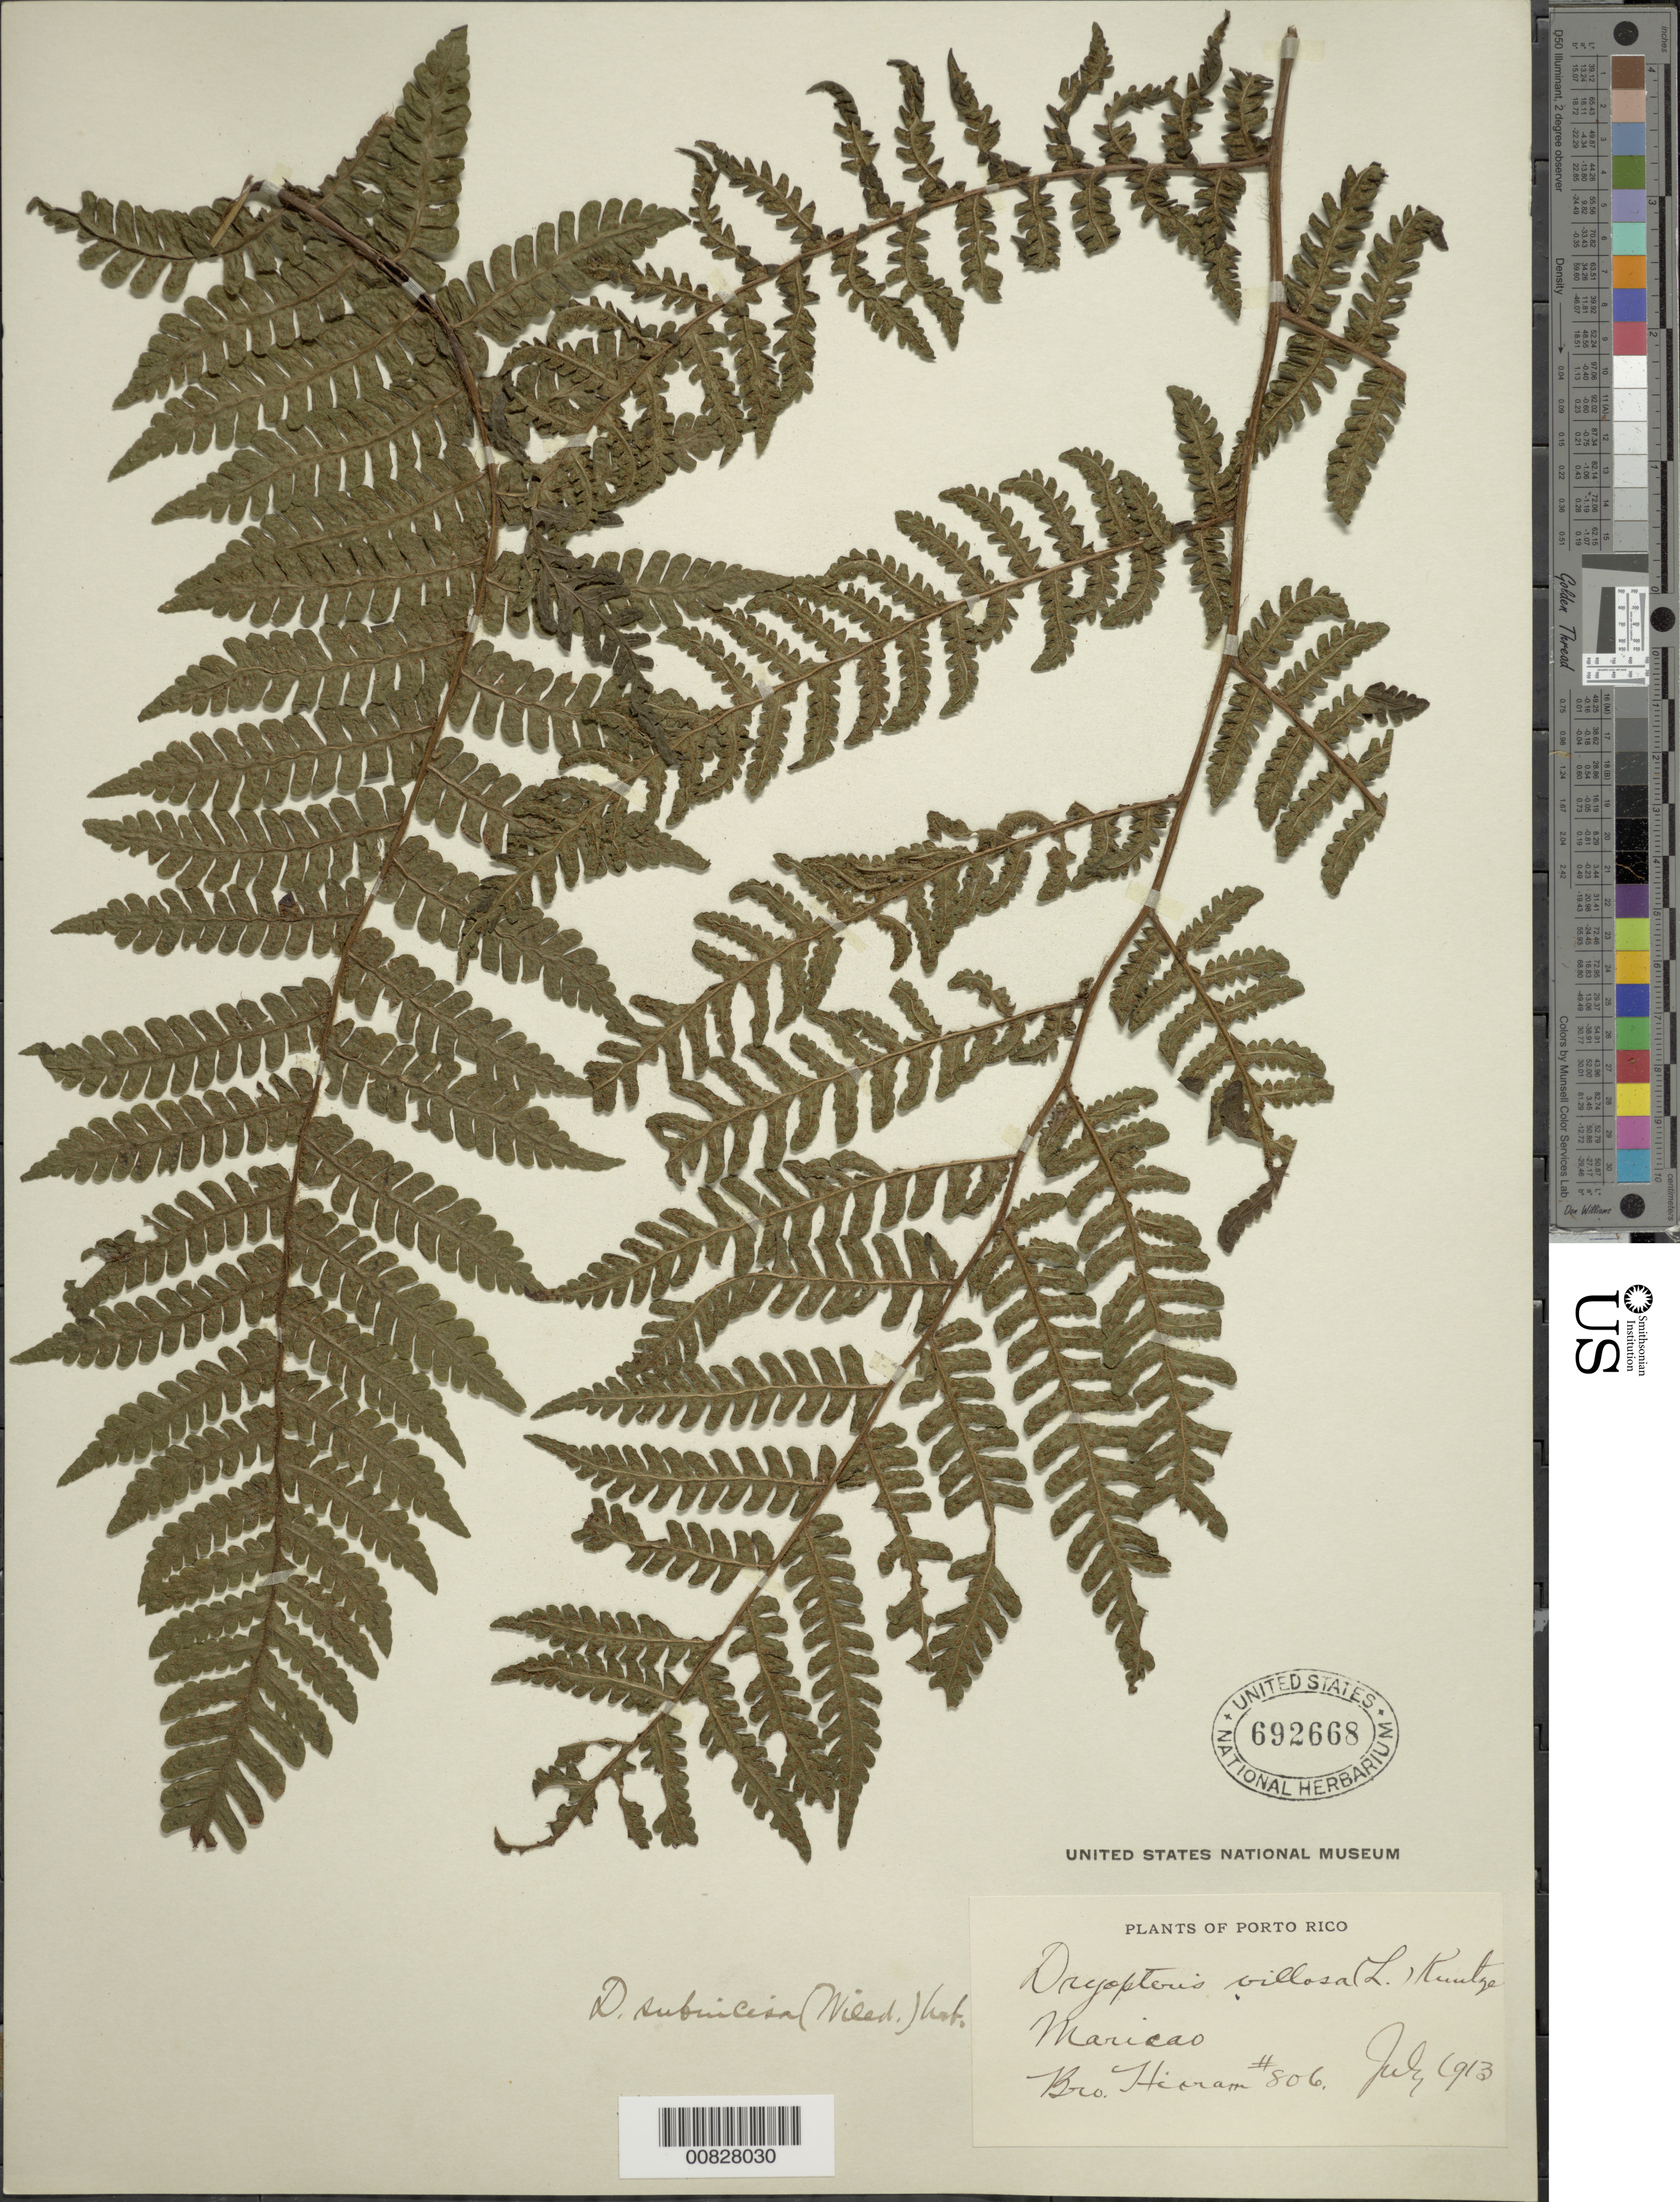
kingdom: Plantae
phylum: Tracheophyta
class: Polypodiopsida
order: Polypodiales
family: Dryopteridaceae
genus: Megalastrum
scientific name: Megalastrum subincisum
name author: (Willd.) A.R. Sm. & R.C. Moran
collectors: Bro. Hioram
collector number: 806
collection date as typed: Jul 1913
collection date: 1913-07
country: Puerto Rico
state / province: Maricao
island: Puerto Rico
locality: Maricao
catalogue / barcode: US 692668